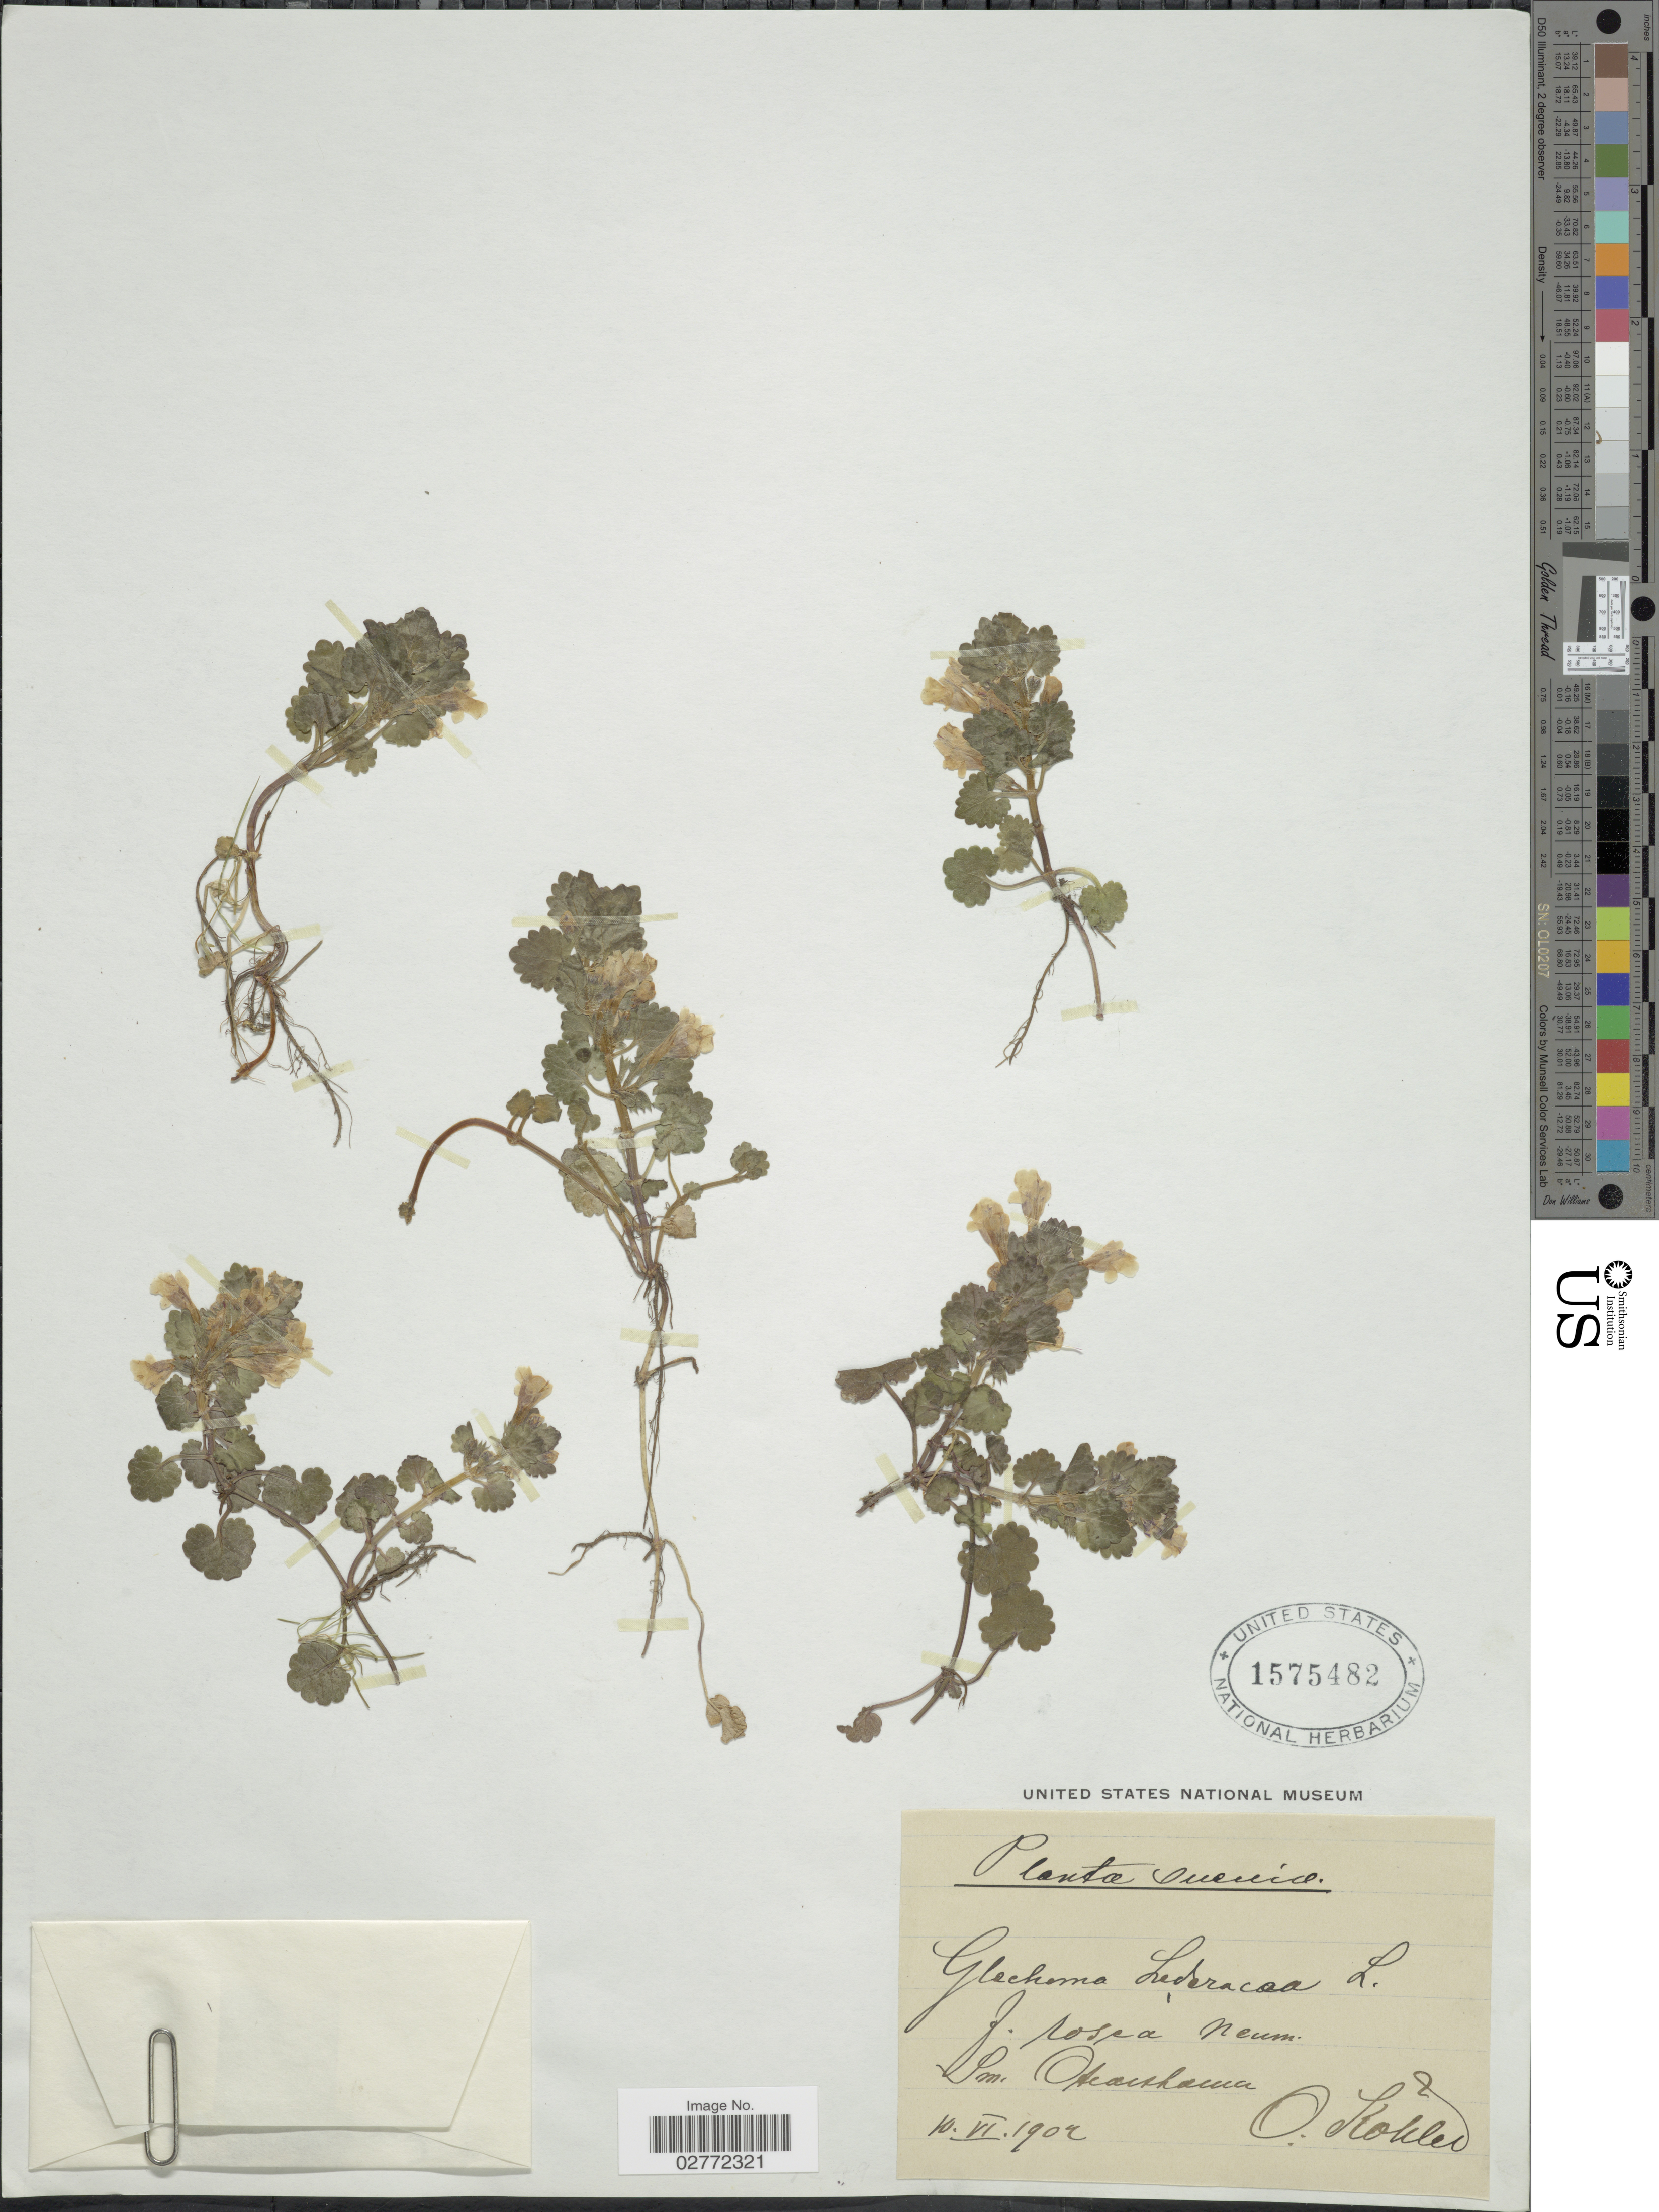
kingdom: Plantae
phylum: Tracheophyta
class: Magnoliopsida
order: Lamiales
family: Lamiaceae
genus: Glechoma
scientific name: Glechoma hederacea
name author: L.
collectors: O. Köhler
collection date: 1904-06-10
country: Sweden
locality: Sm. Okarshamn.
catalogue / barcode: US 1575482